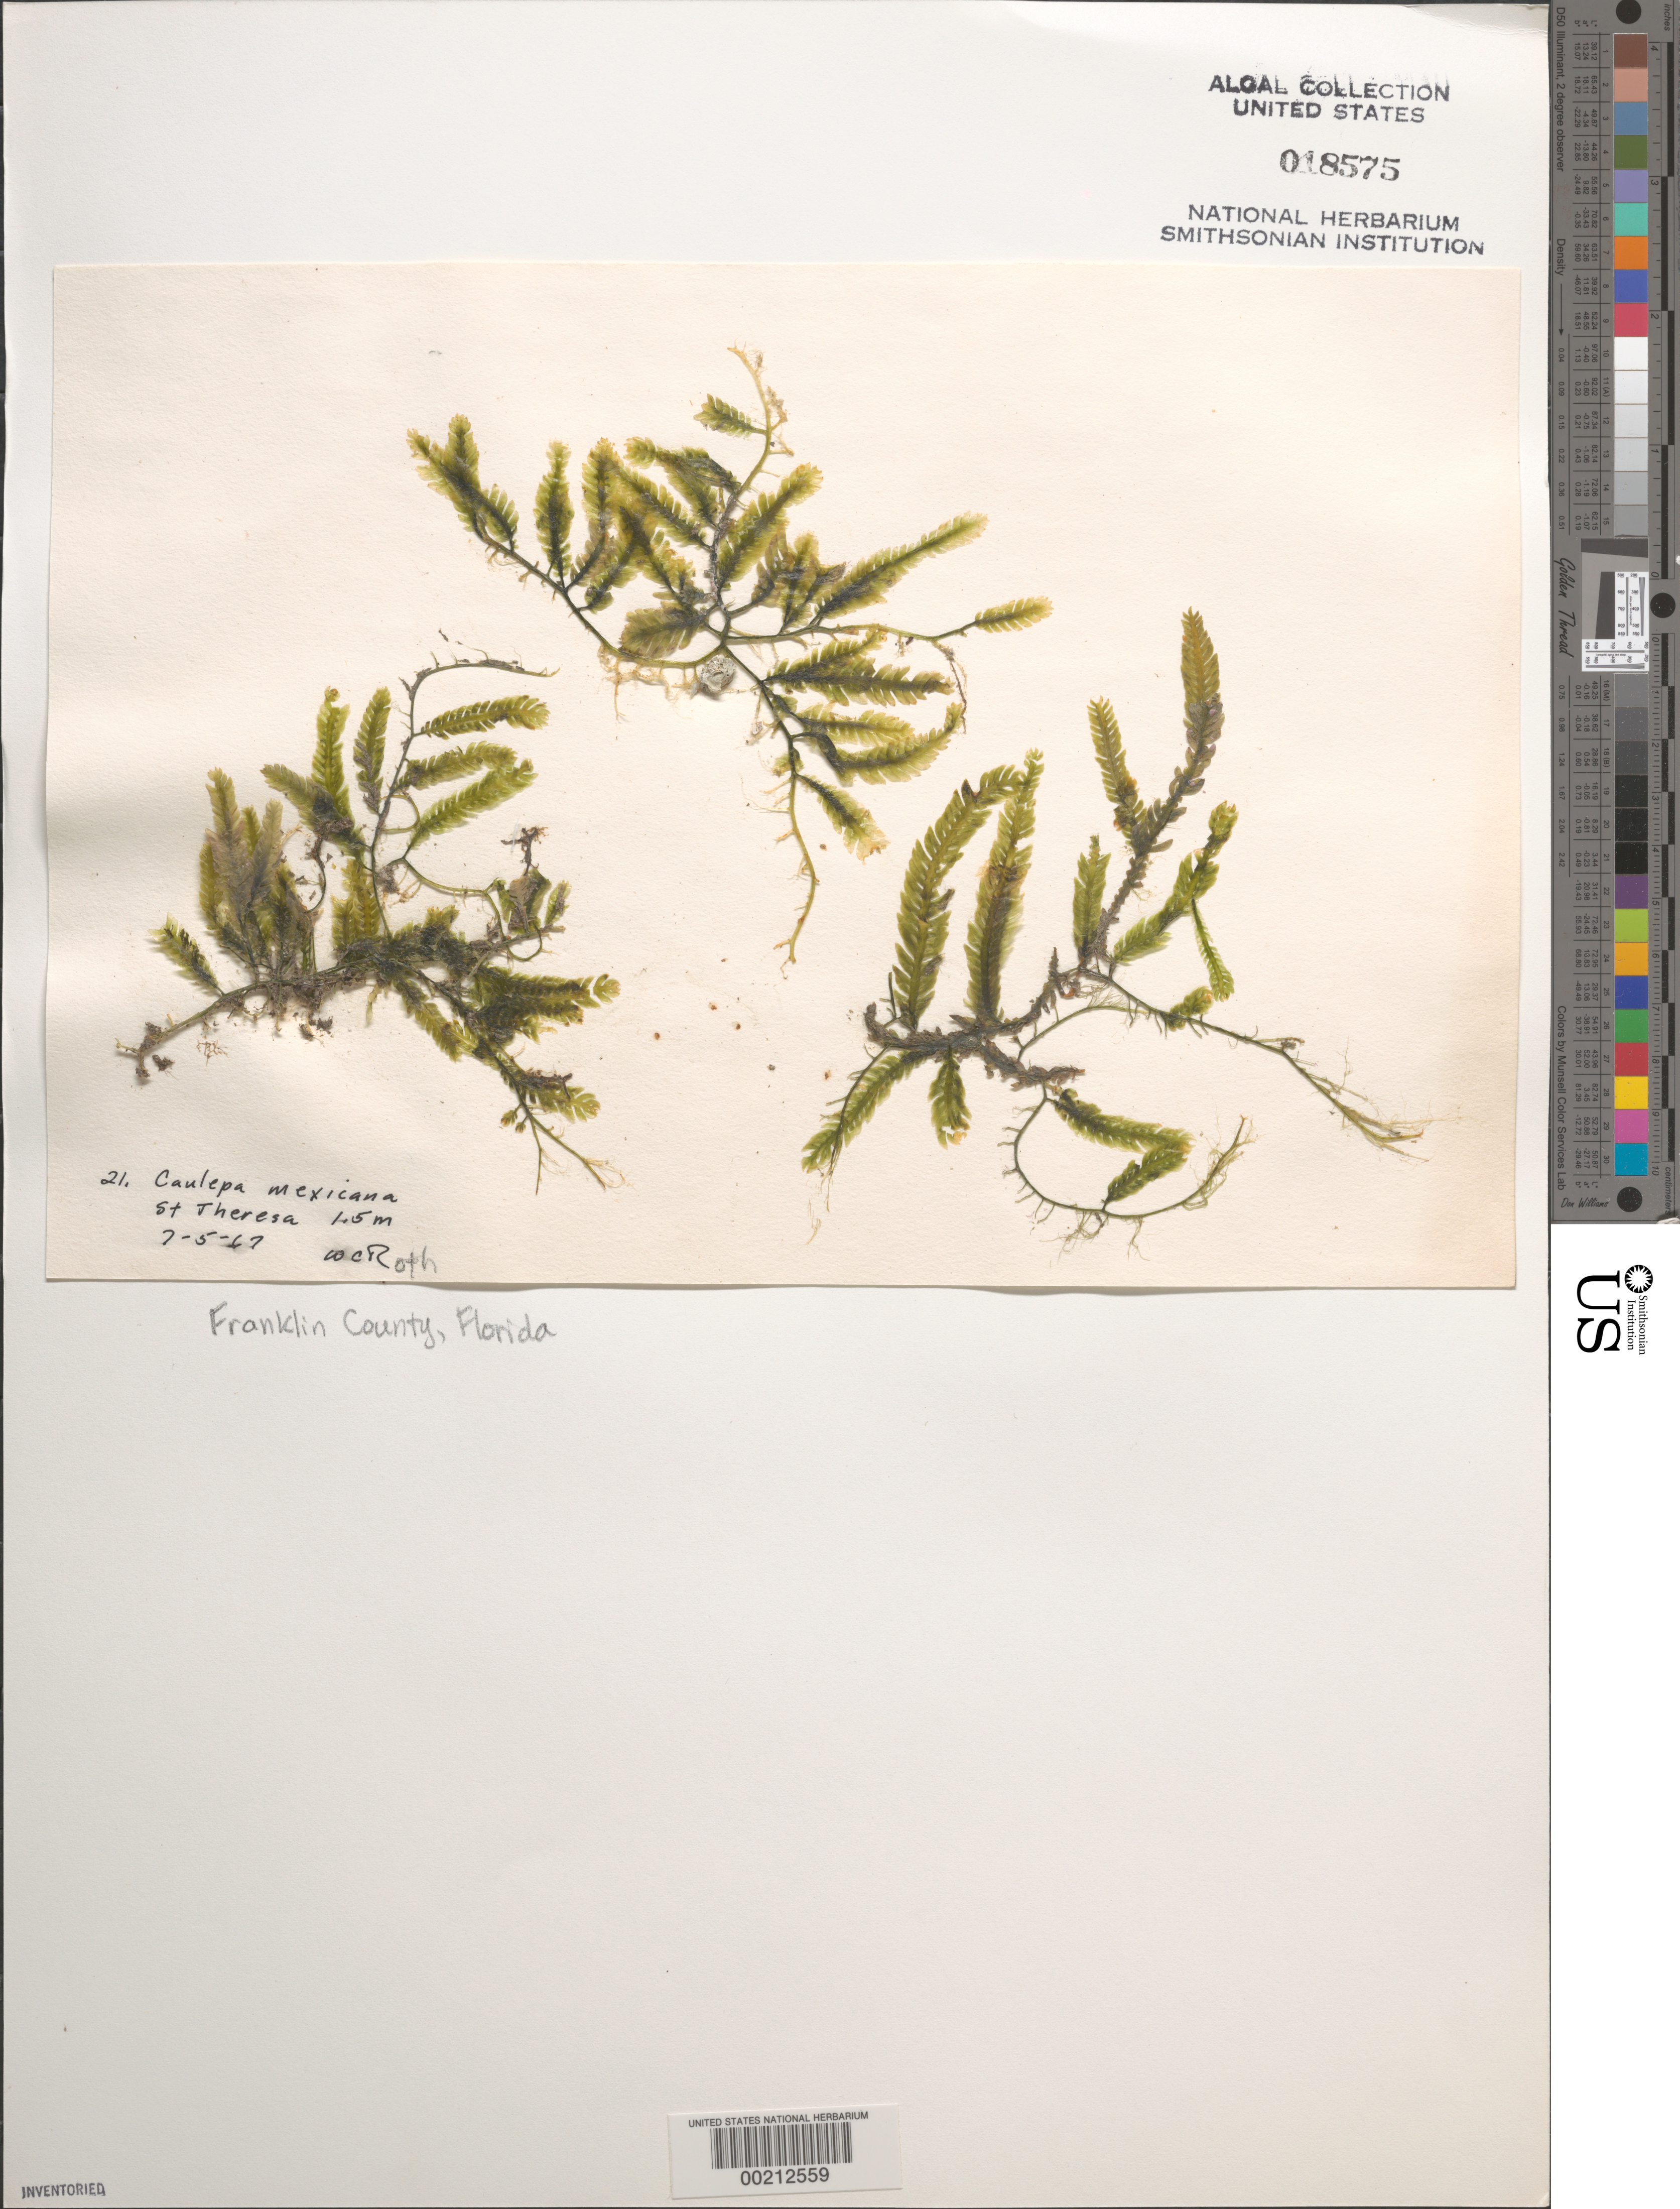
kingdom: Plantae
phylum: Chlorophyta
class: Ulvophyceae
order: Bryopsidales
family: Caulerpaceae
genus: Caulerpa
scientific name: Caulerpa mexicana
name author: Sond. ex Kütz.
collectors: W. C. Roth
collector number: F-67-21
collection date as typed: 05 Jul 1967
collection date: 1967-07-05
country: United States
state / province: Florida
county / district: Franklin County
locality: Saint Teresa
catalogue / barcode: US 18575